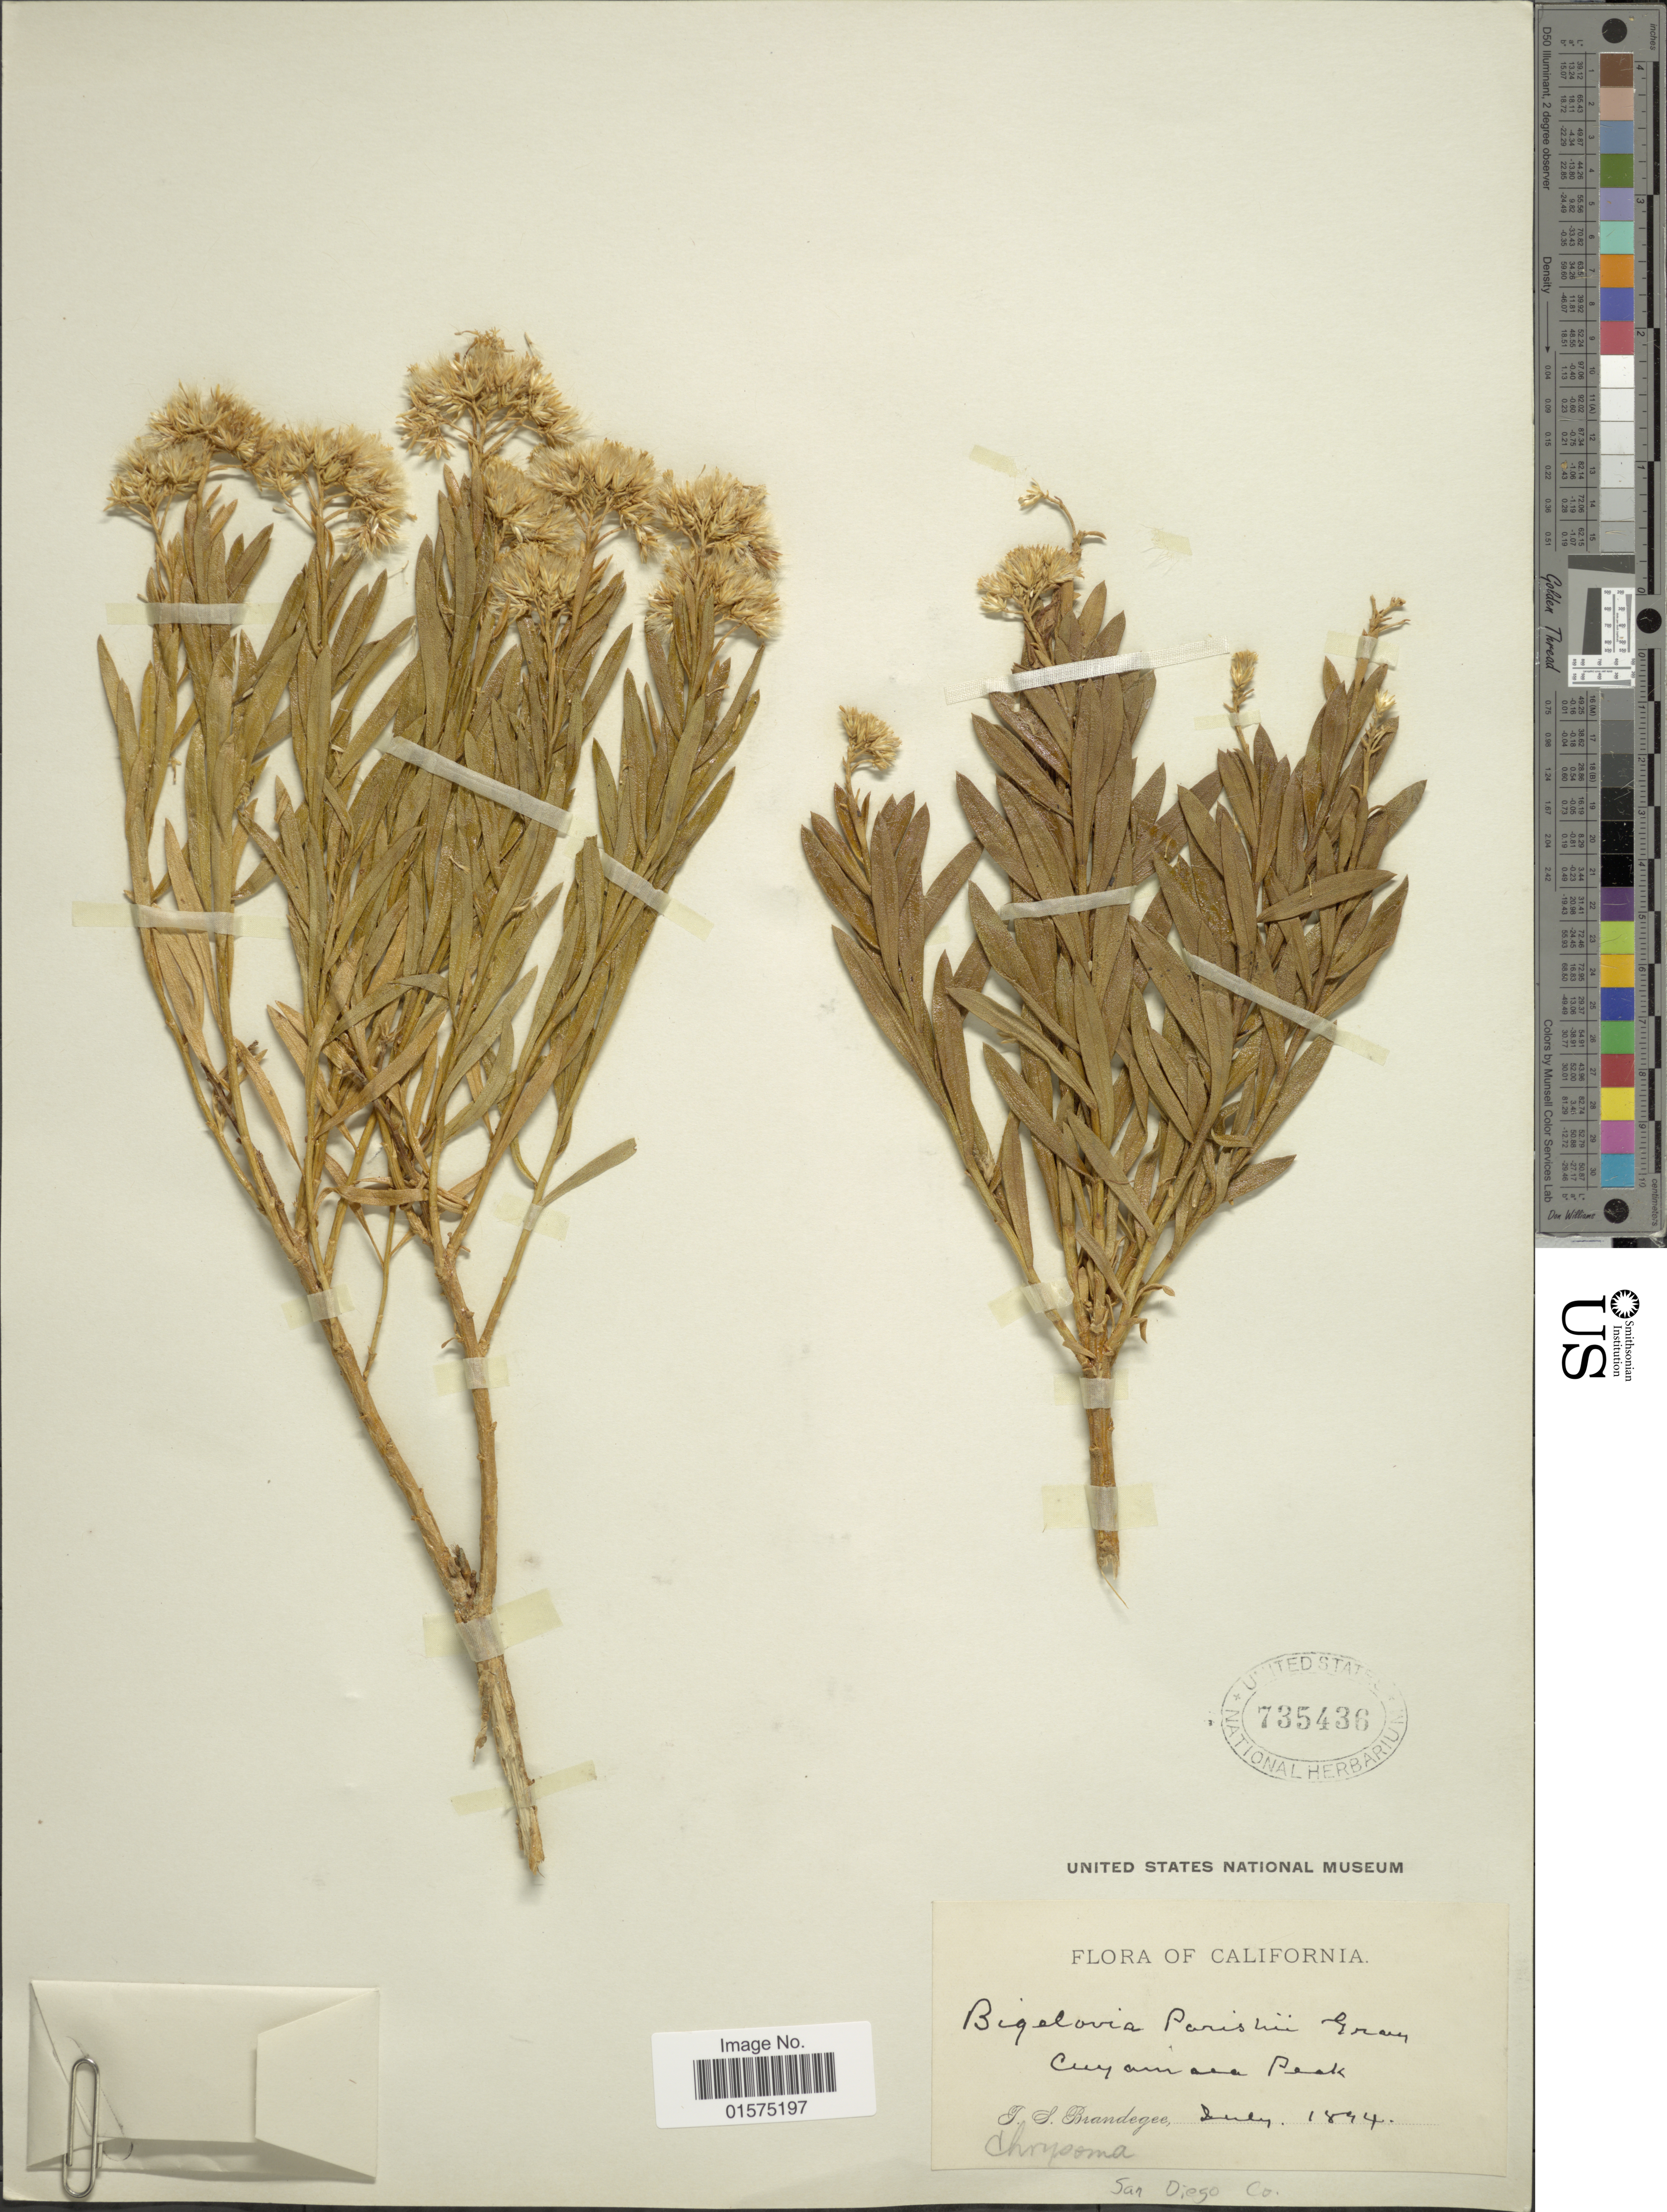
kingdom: Plantae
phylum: Tracheophyta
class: Magnoliopsida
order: Asterales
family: Asteraceae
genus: Ericameria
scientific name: Ericameria parishii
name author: (Greene) H.M. Hall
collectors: T. S. Brandegee (herbarium)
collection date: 1894-07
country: United States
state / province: California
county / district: San Diego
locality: Cuyamaca Peak. San Diego Co.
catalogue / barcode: US 735436